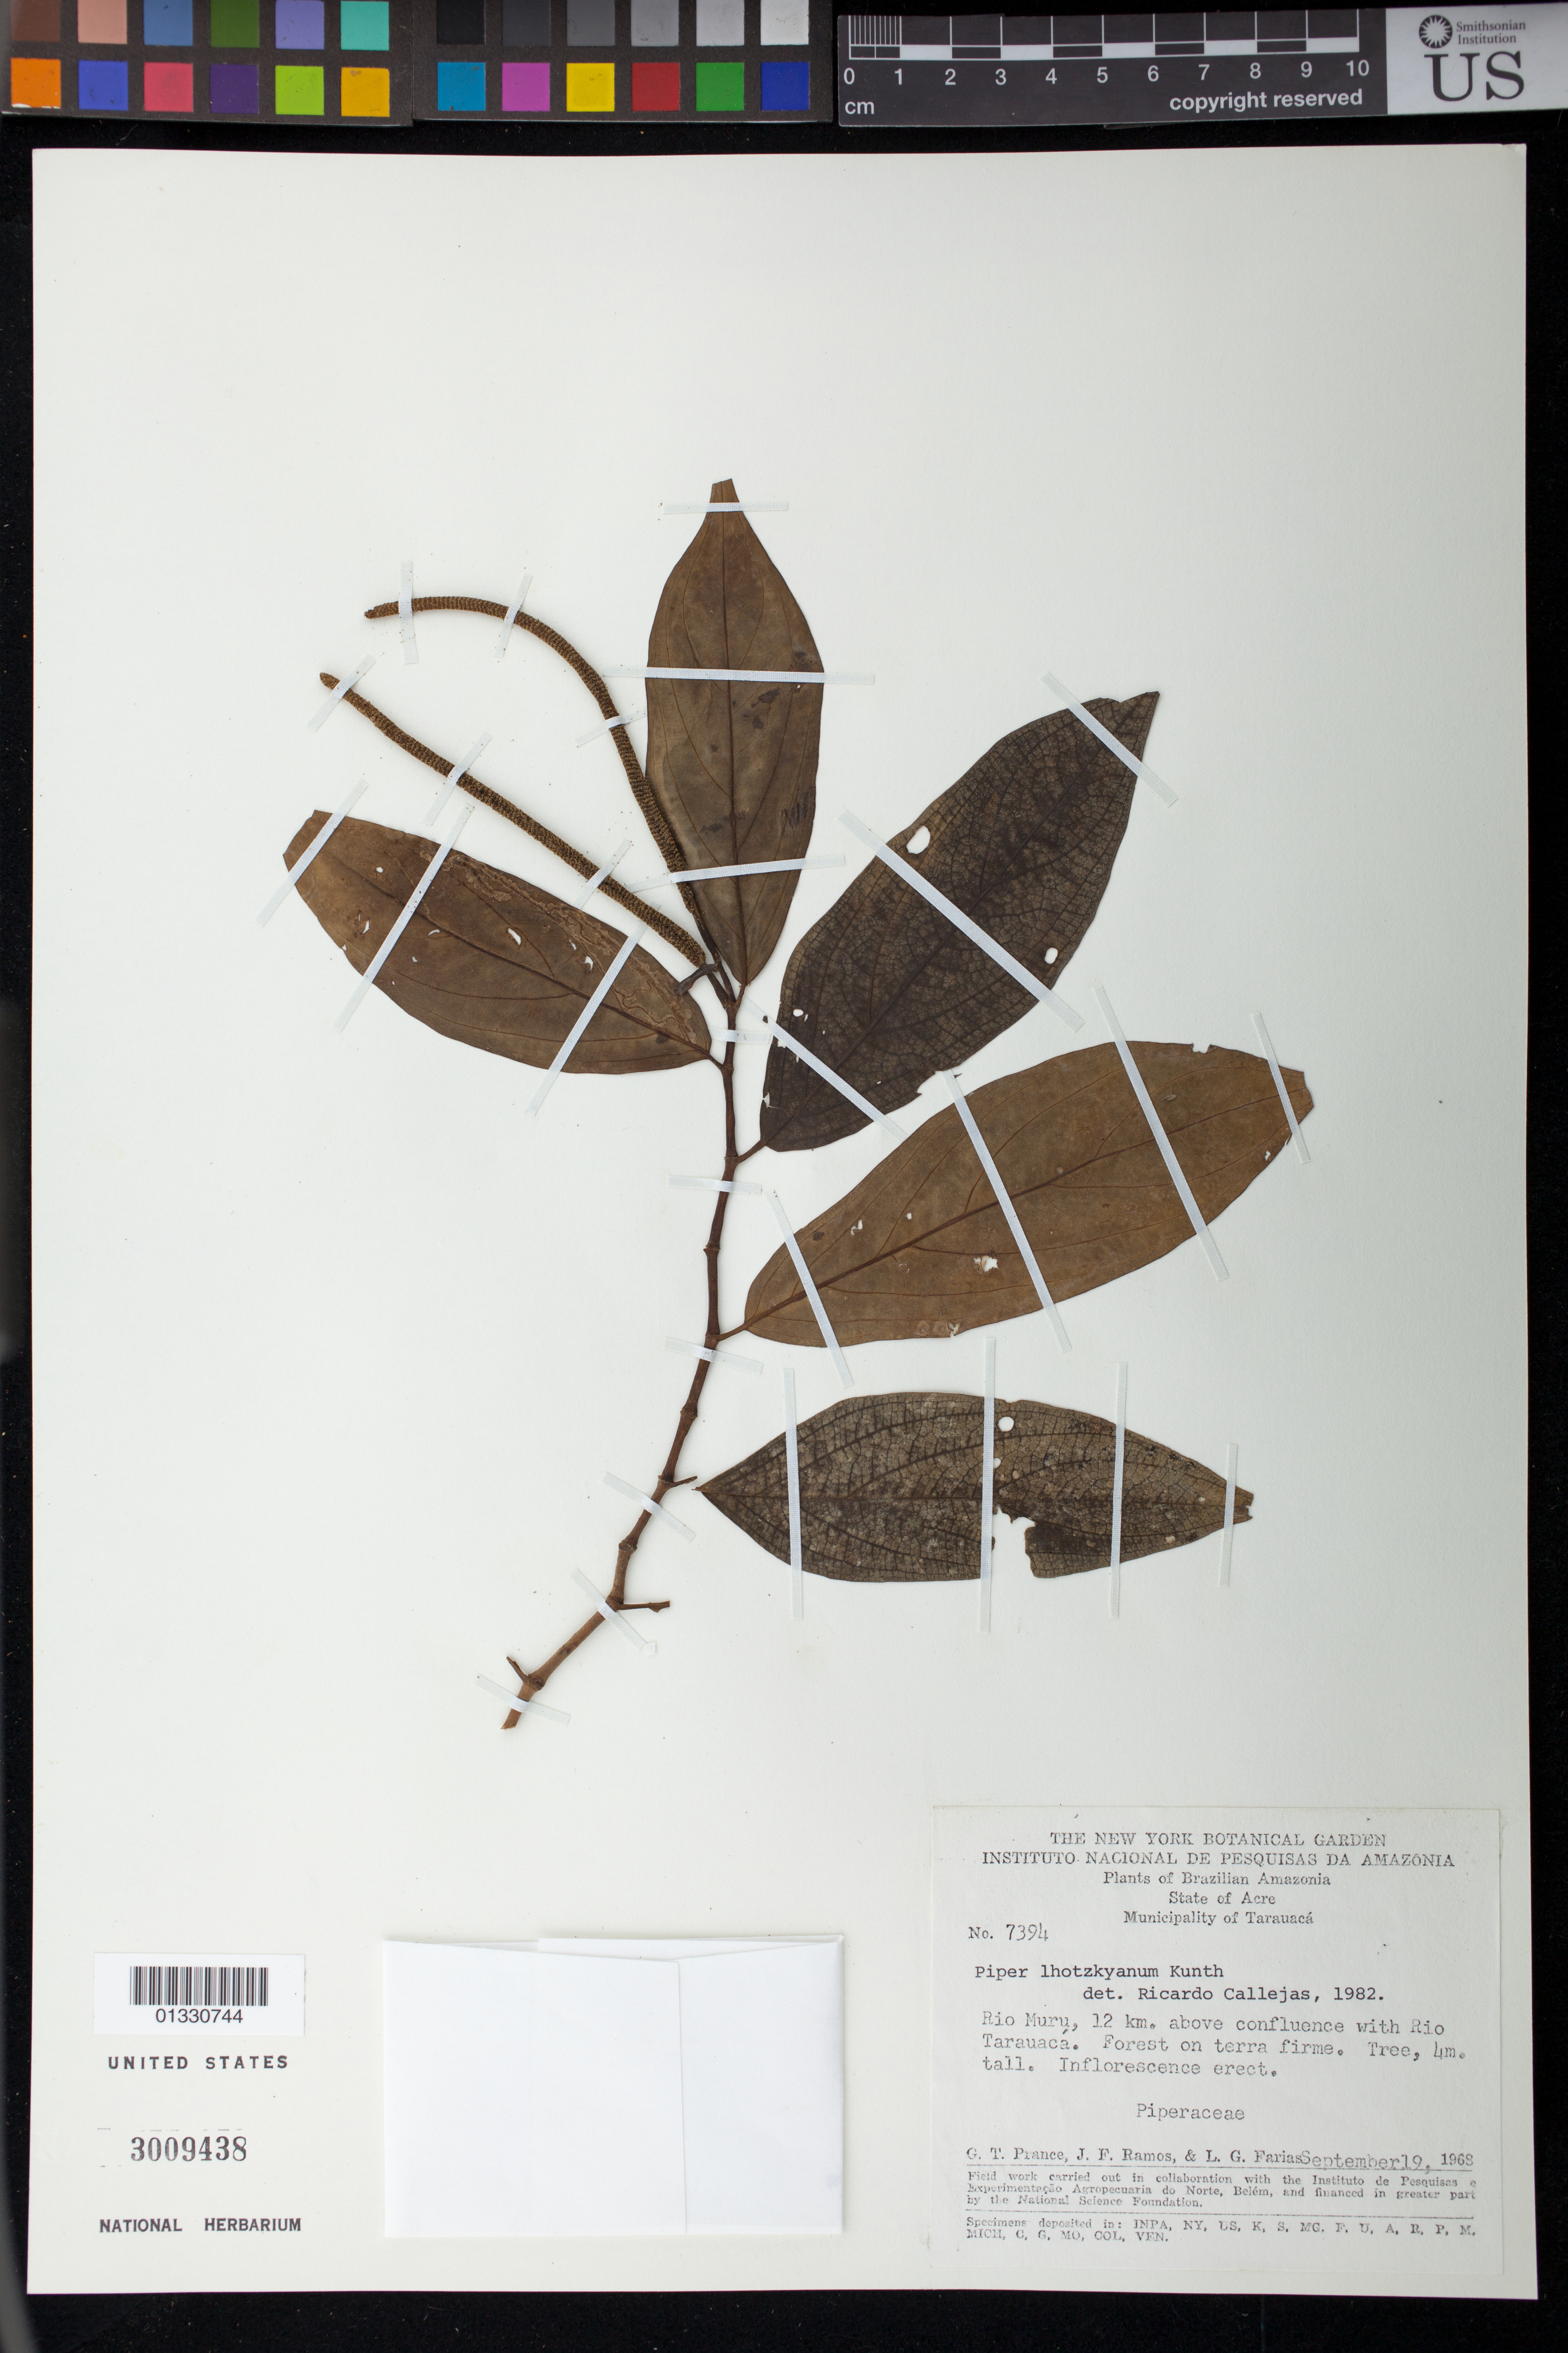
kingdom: Plantae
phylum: Tracheophyta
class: Magnoliopsida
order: Piperales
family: Piperaceae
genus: Piper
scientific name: Piper lhotskyanum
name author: Kunth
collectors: G. T. Prance, J. F. Ramos & L. G. Farias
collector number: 7394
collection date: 1968-09-19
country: Brazil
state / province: Acre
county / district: Tarauacá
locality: Rio Mury, 12km above confluence with Rio Tarauacá.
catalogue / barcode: US 3009438